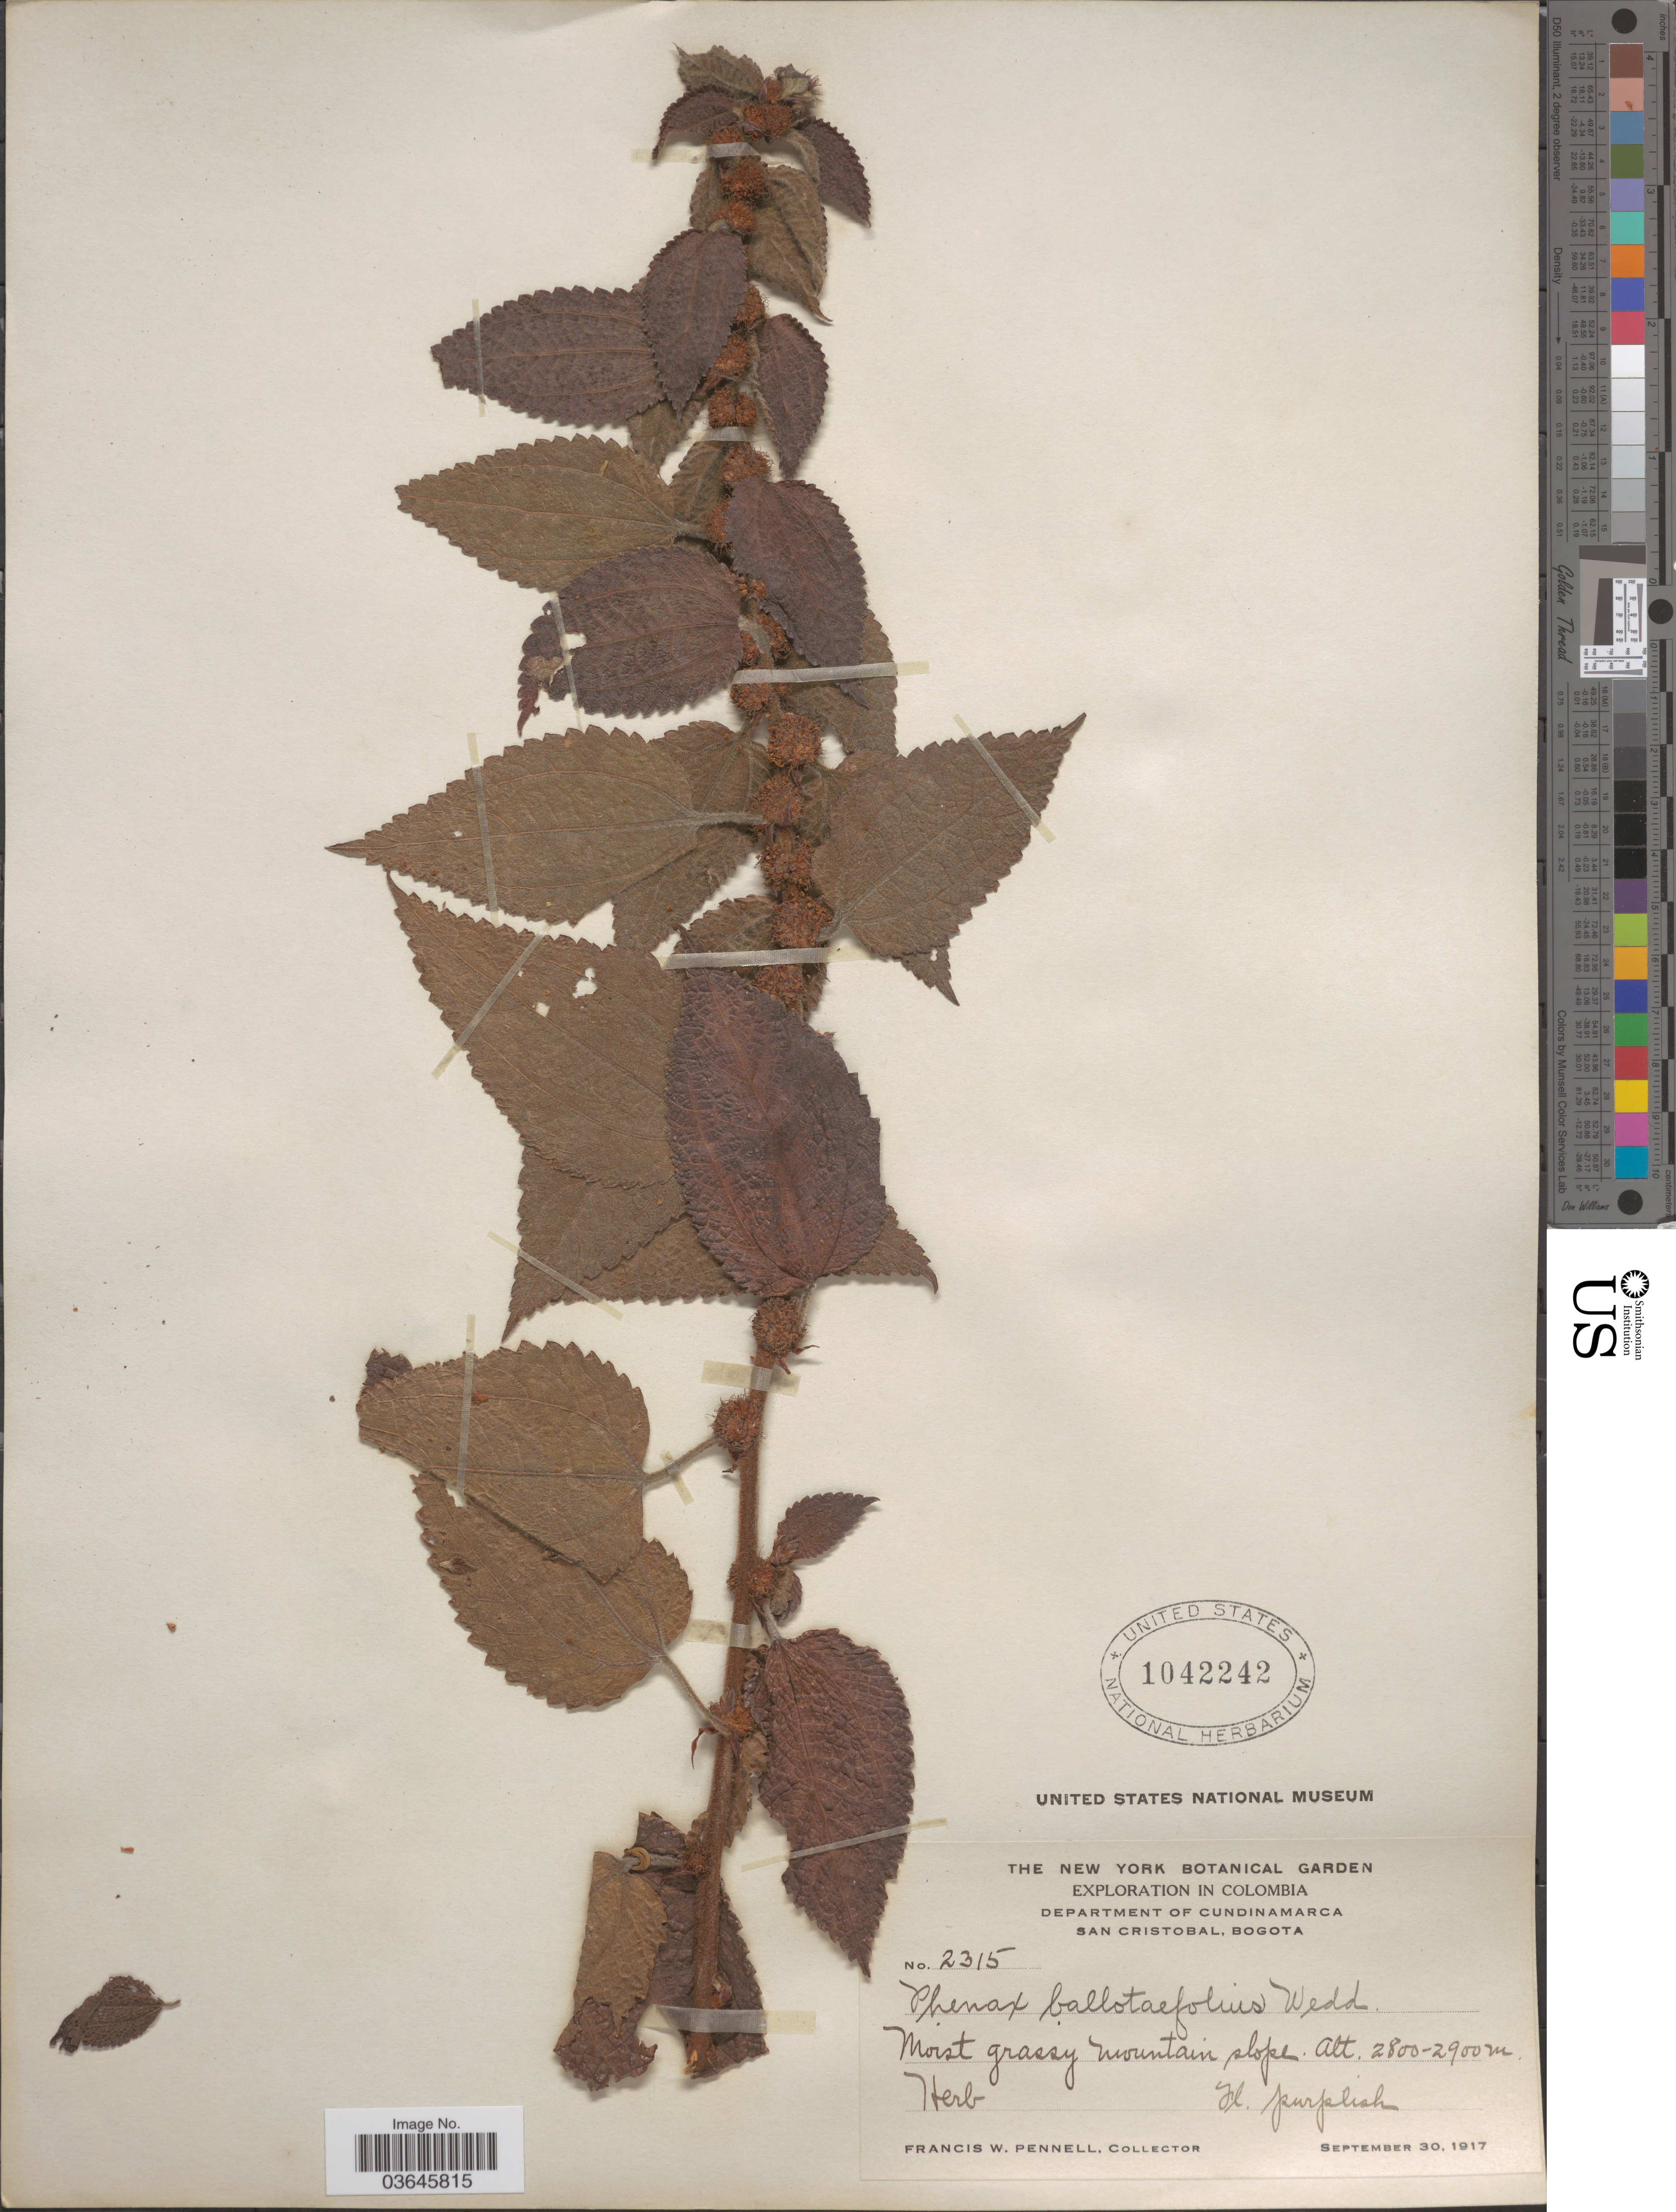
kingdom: Plantae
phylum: Tracheophyta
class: Magnoliopsida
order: Rosales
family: Urticaceae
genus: Phenax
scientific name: Phenax rugosus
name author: (Poir.) Wedd.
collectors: F. W. Pennell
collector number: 2315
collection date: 1917-09-30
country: Colombia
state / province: Cundinamarca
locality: Department of Cundinamarca. San Cristobal, Bogota.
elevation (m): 2800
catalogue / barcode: US 1042242